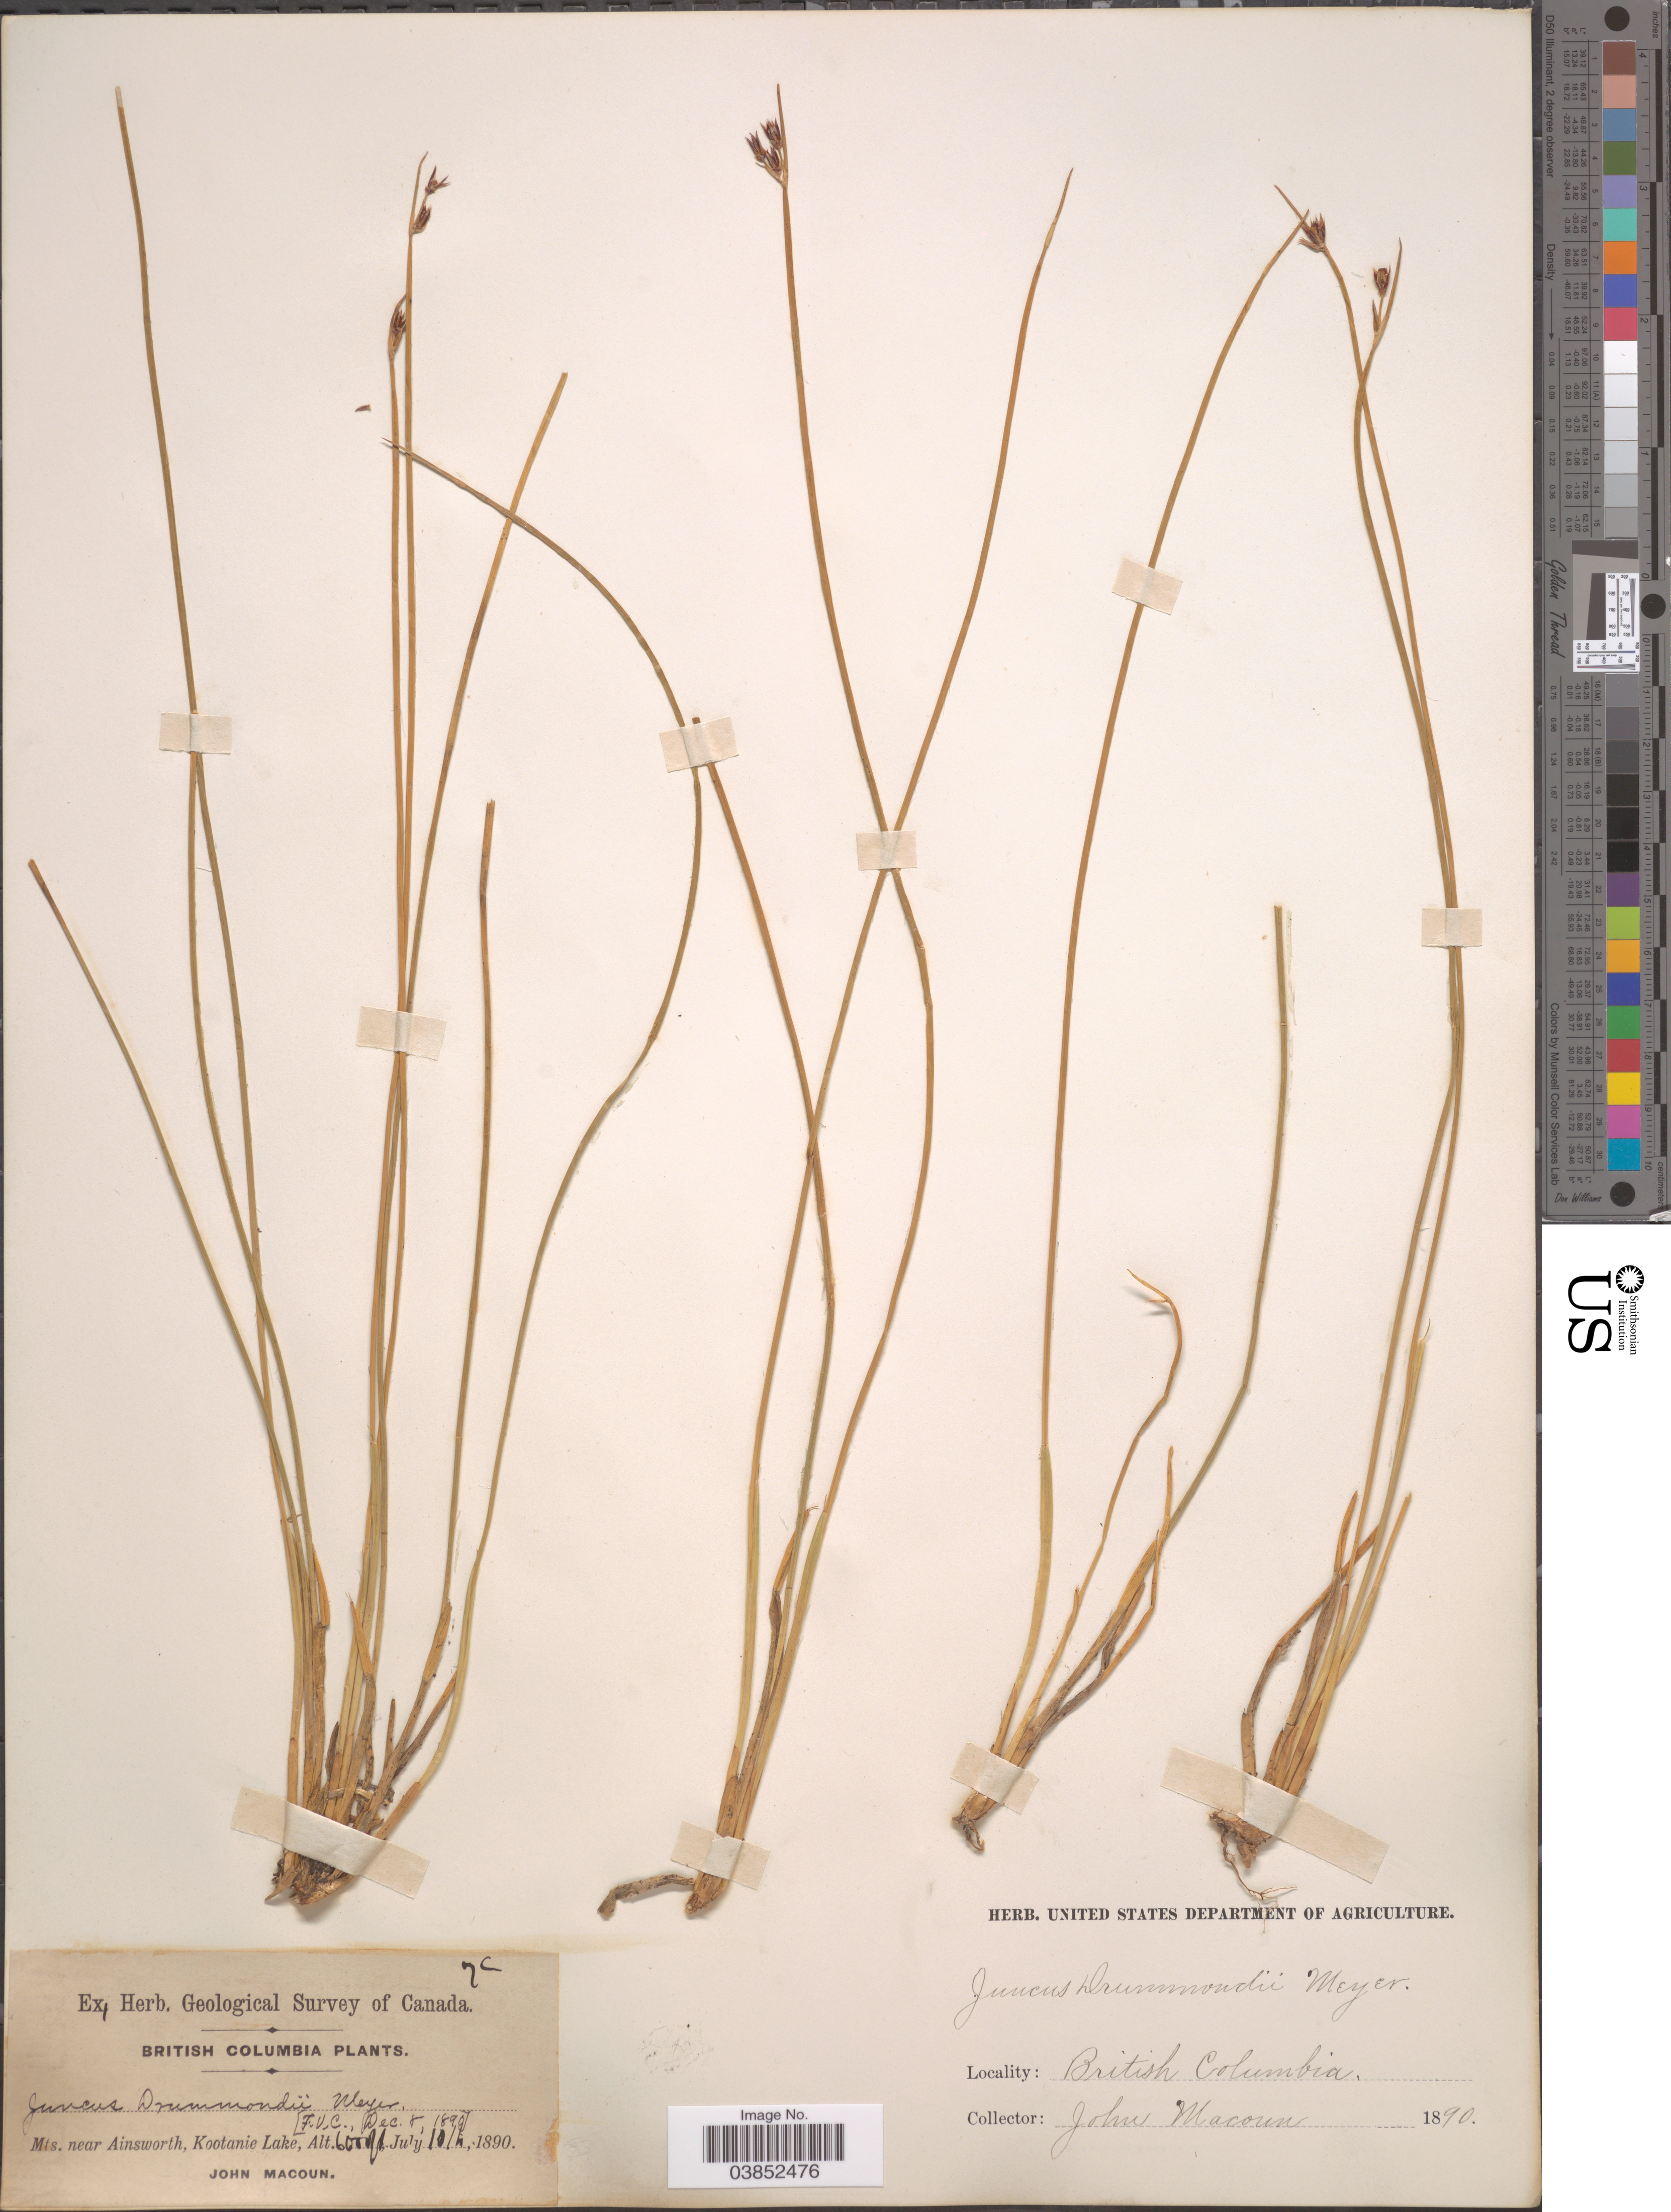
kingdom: Plantae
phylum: Tracheophyta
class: Liliopsida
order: Poales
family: Juncaceae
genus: Juncus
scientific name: Juncus drummondii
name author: E. Mey.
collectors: J. Macoun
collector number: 7c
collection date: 1890-07-10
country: Canada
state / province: British Columbia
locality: Mts. near Ainsworth, Kootanie Lake.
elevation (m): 1829